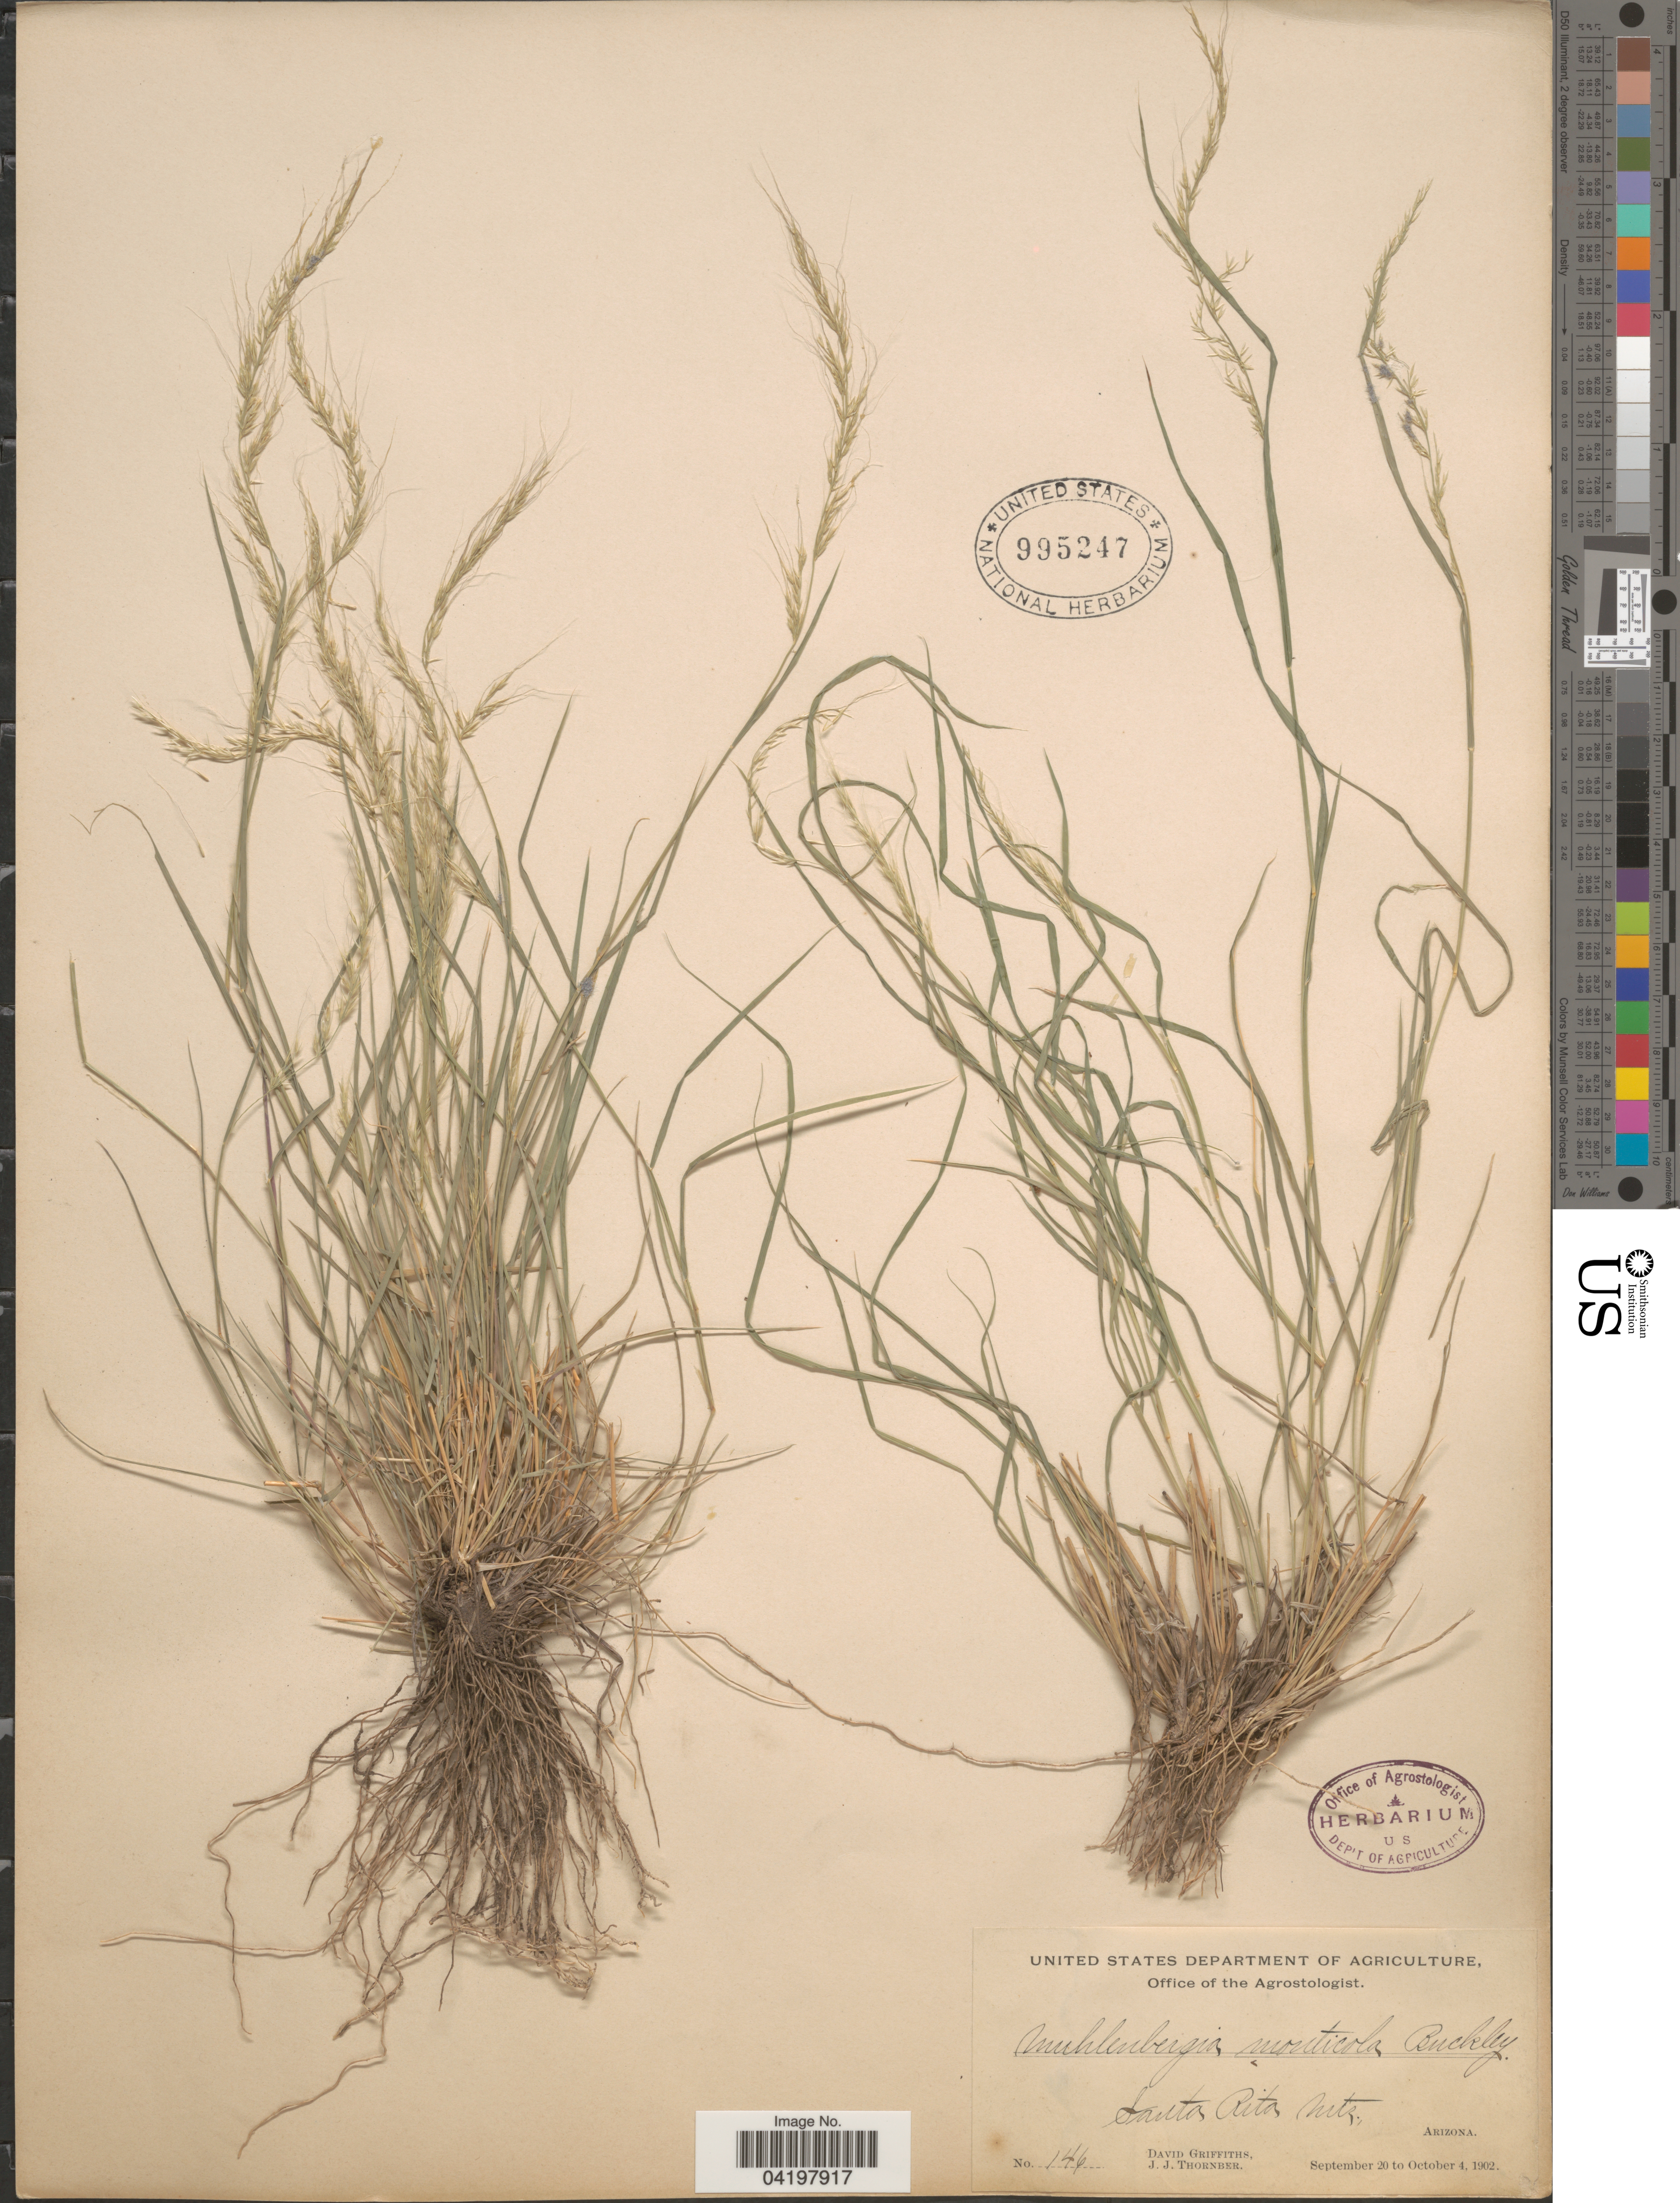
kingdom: Plantae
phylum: Tracheophyta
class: Liliopsida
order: Poales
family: Poaceae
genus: Muhlenbergia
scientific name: Muhlenbergia tenuifolia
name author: (Kunth) Kunth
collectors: D. Griffiths & J. Thornber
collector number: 146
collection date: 1902-09-20/1902-10-04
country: United States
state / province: Arizona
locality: Santa Rita Mts.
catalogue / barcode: US 995247